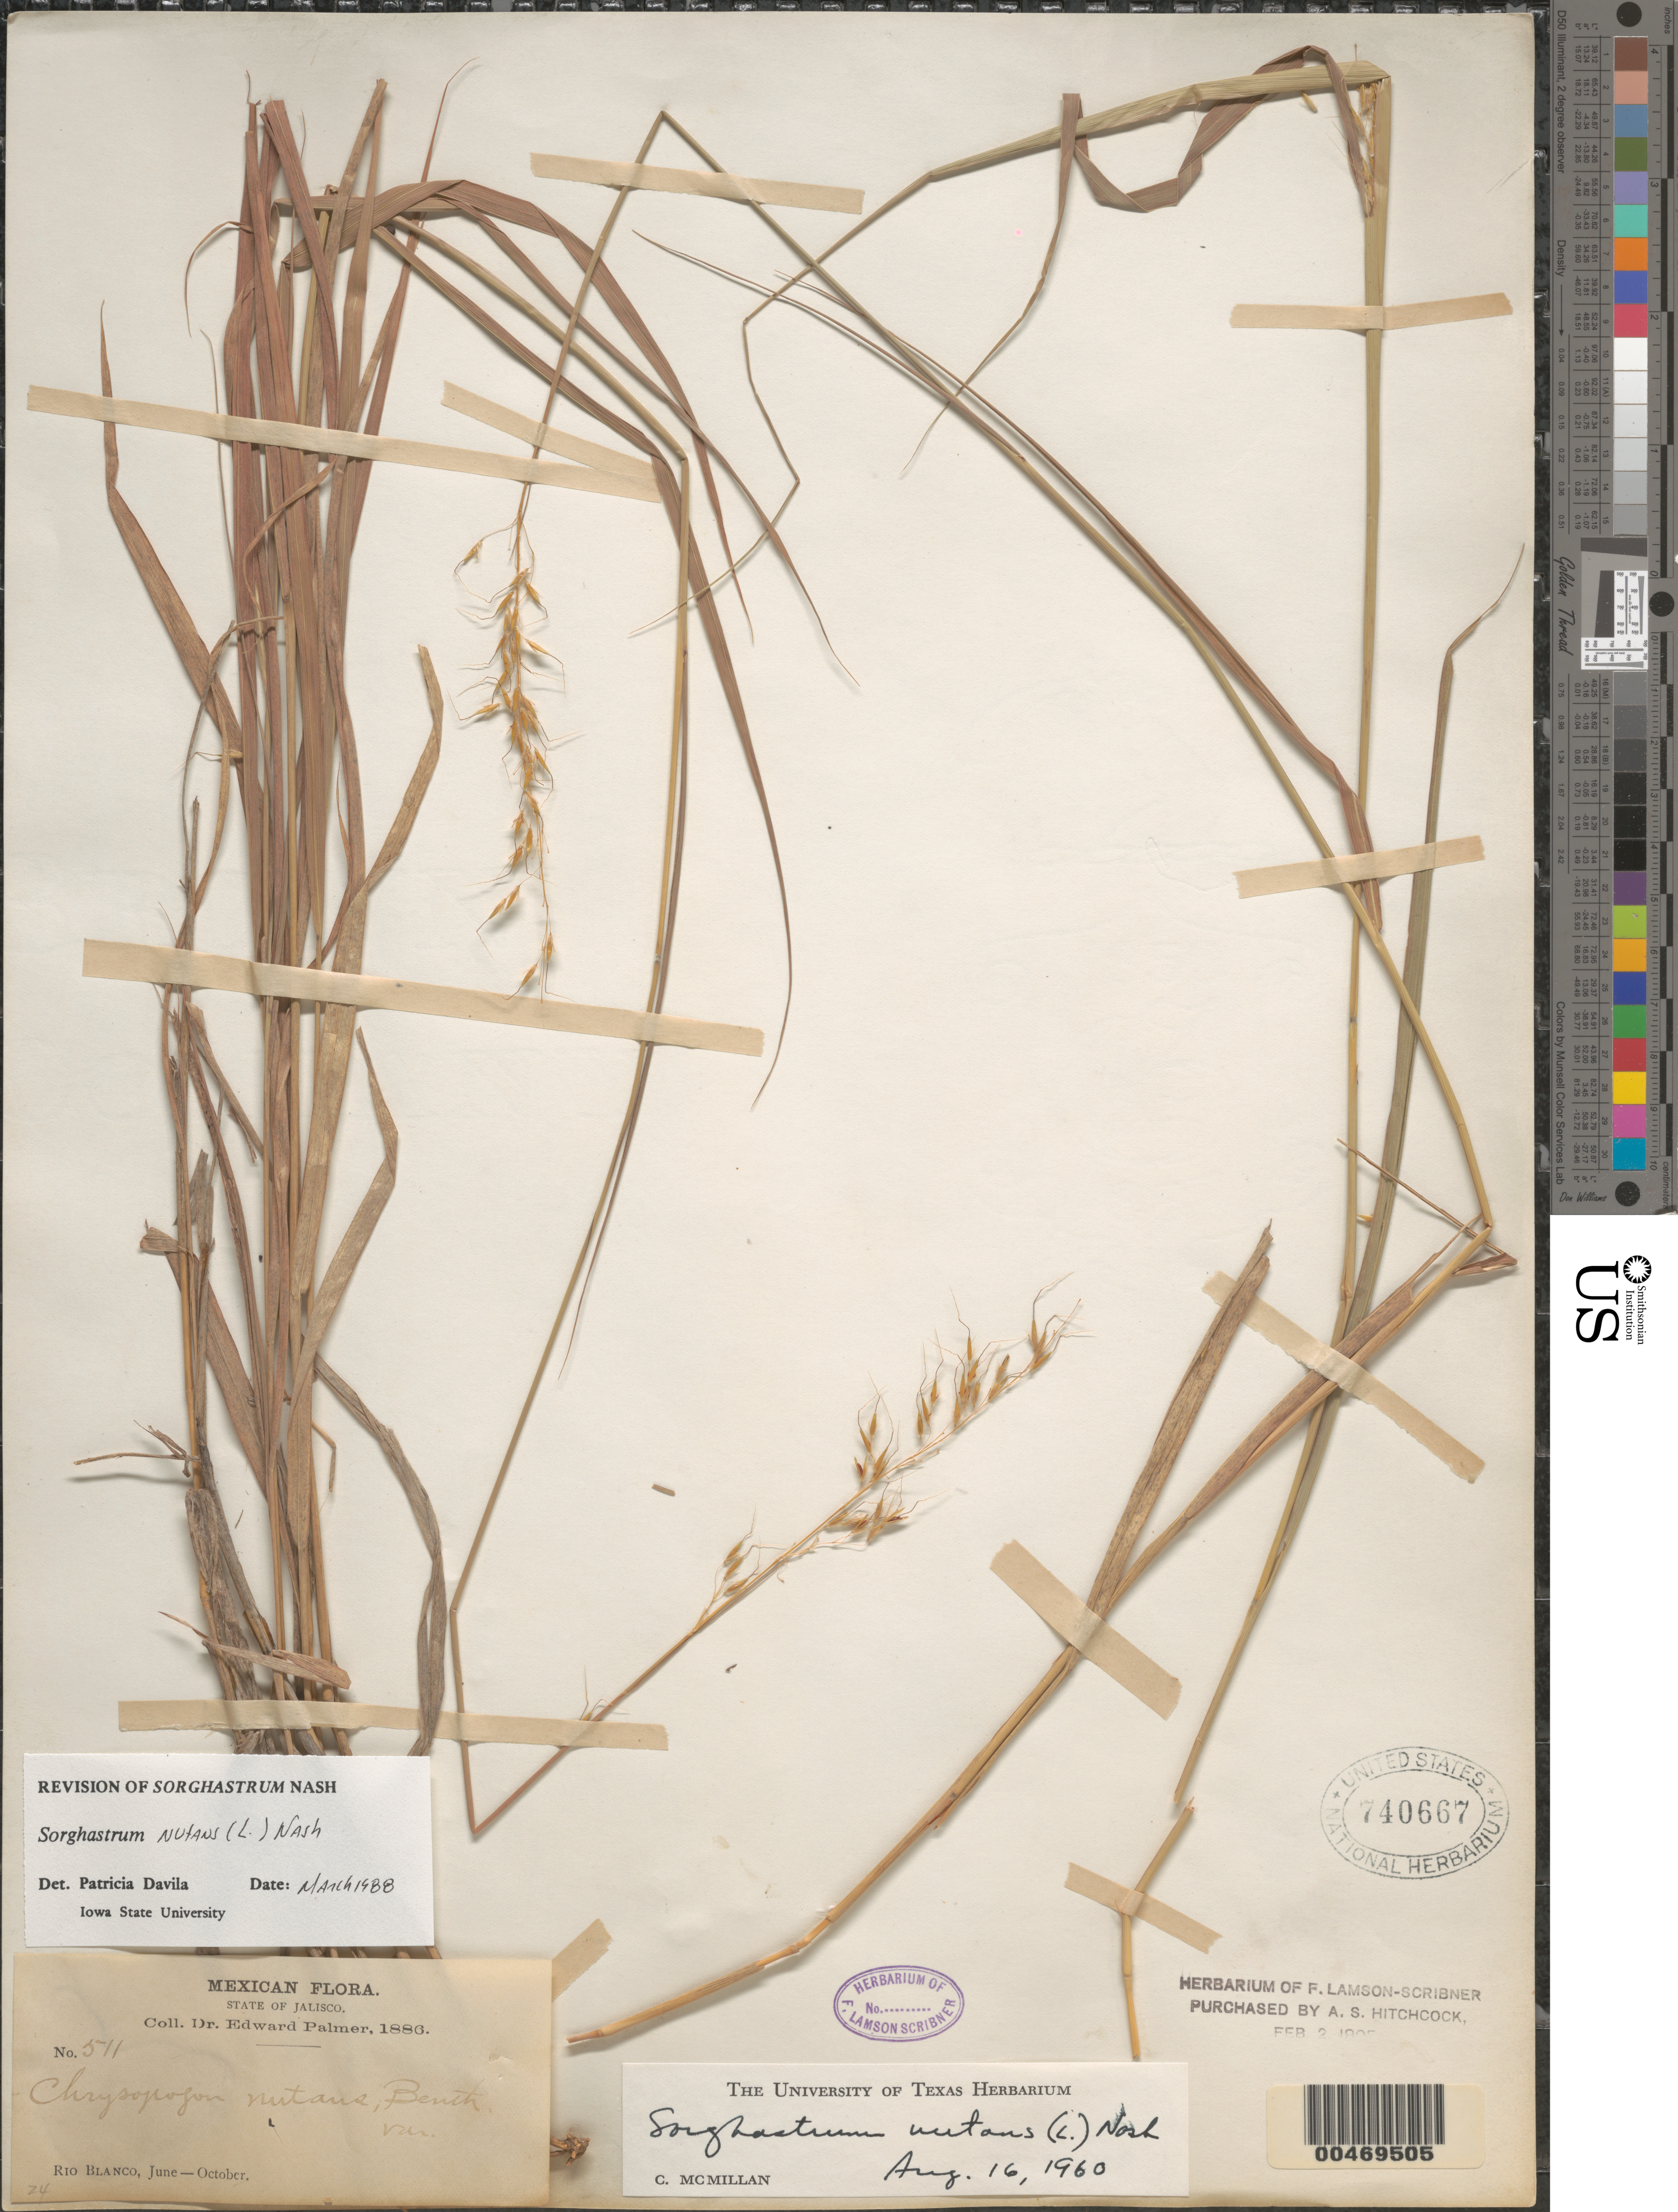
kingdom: Plantae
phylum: Tracheophyta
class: Liliopsida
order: Poales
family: Poaceae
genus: Sorghastrum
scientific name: Sorghastrum nutans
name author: (L.) Nash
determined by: Dávila, P. D.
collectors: E. Palmer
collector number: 511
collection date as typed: Jun 1886 to Oct 1886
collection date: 1886-06/1886-10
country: Mexico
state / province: Jalisco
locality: Rio Blanco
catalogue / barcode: US 740667